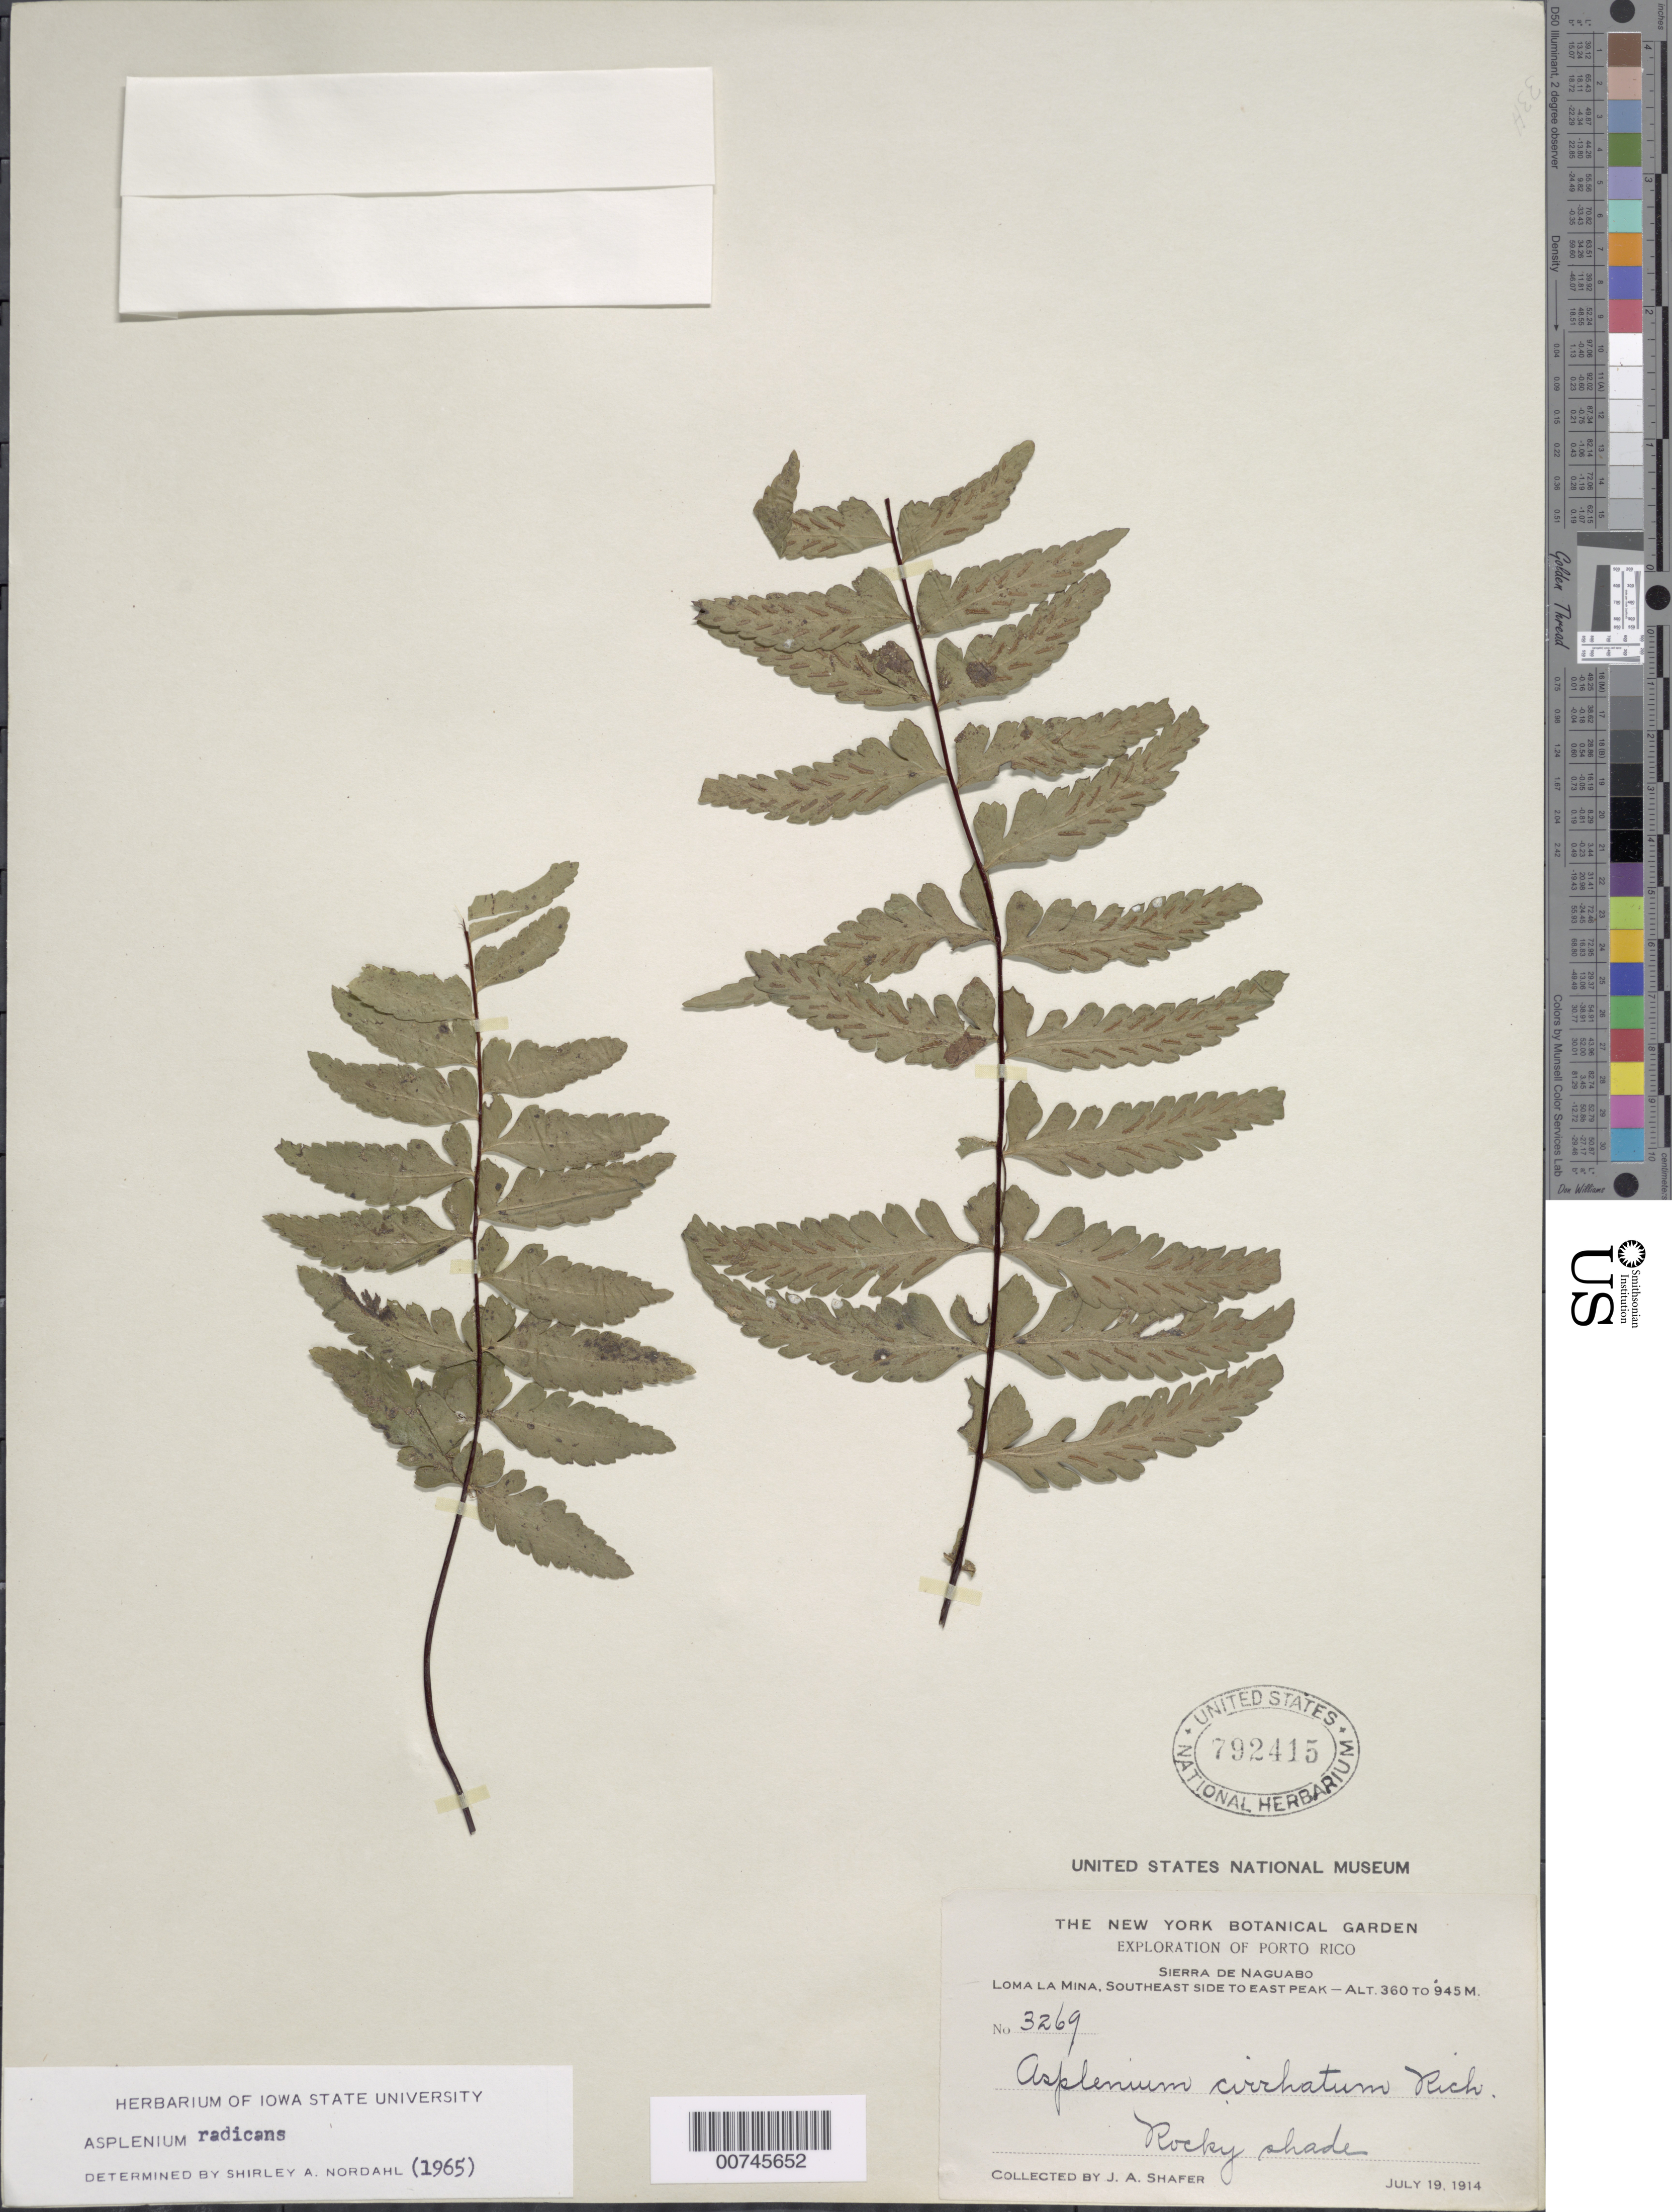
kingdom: Plantae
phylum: Tracheophyta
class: Polypodiopsida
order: Polypodiales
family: Aspleniaceae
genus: Asplenium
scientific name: Asplenium radicans var. radicans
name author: L.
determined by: Nordahl, S. A.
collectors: J. A. Shafer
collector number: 3269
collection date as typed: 19 Jul 1914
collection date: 1914-07-19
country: Puerto Rico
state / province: Naguabo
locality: Sierra de Naguabo, Loma La Mina, southeast side to east peak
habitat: Rocky shade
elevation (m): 360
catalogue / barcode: US 792415